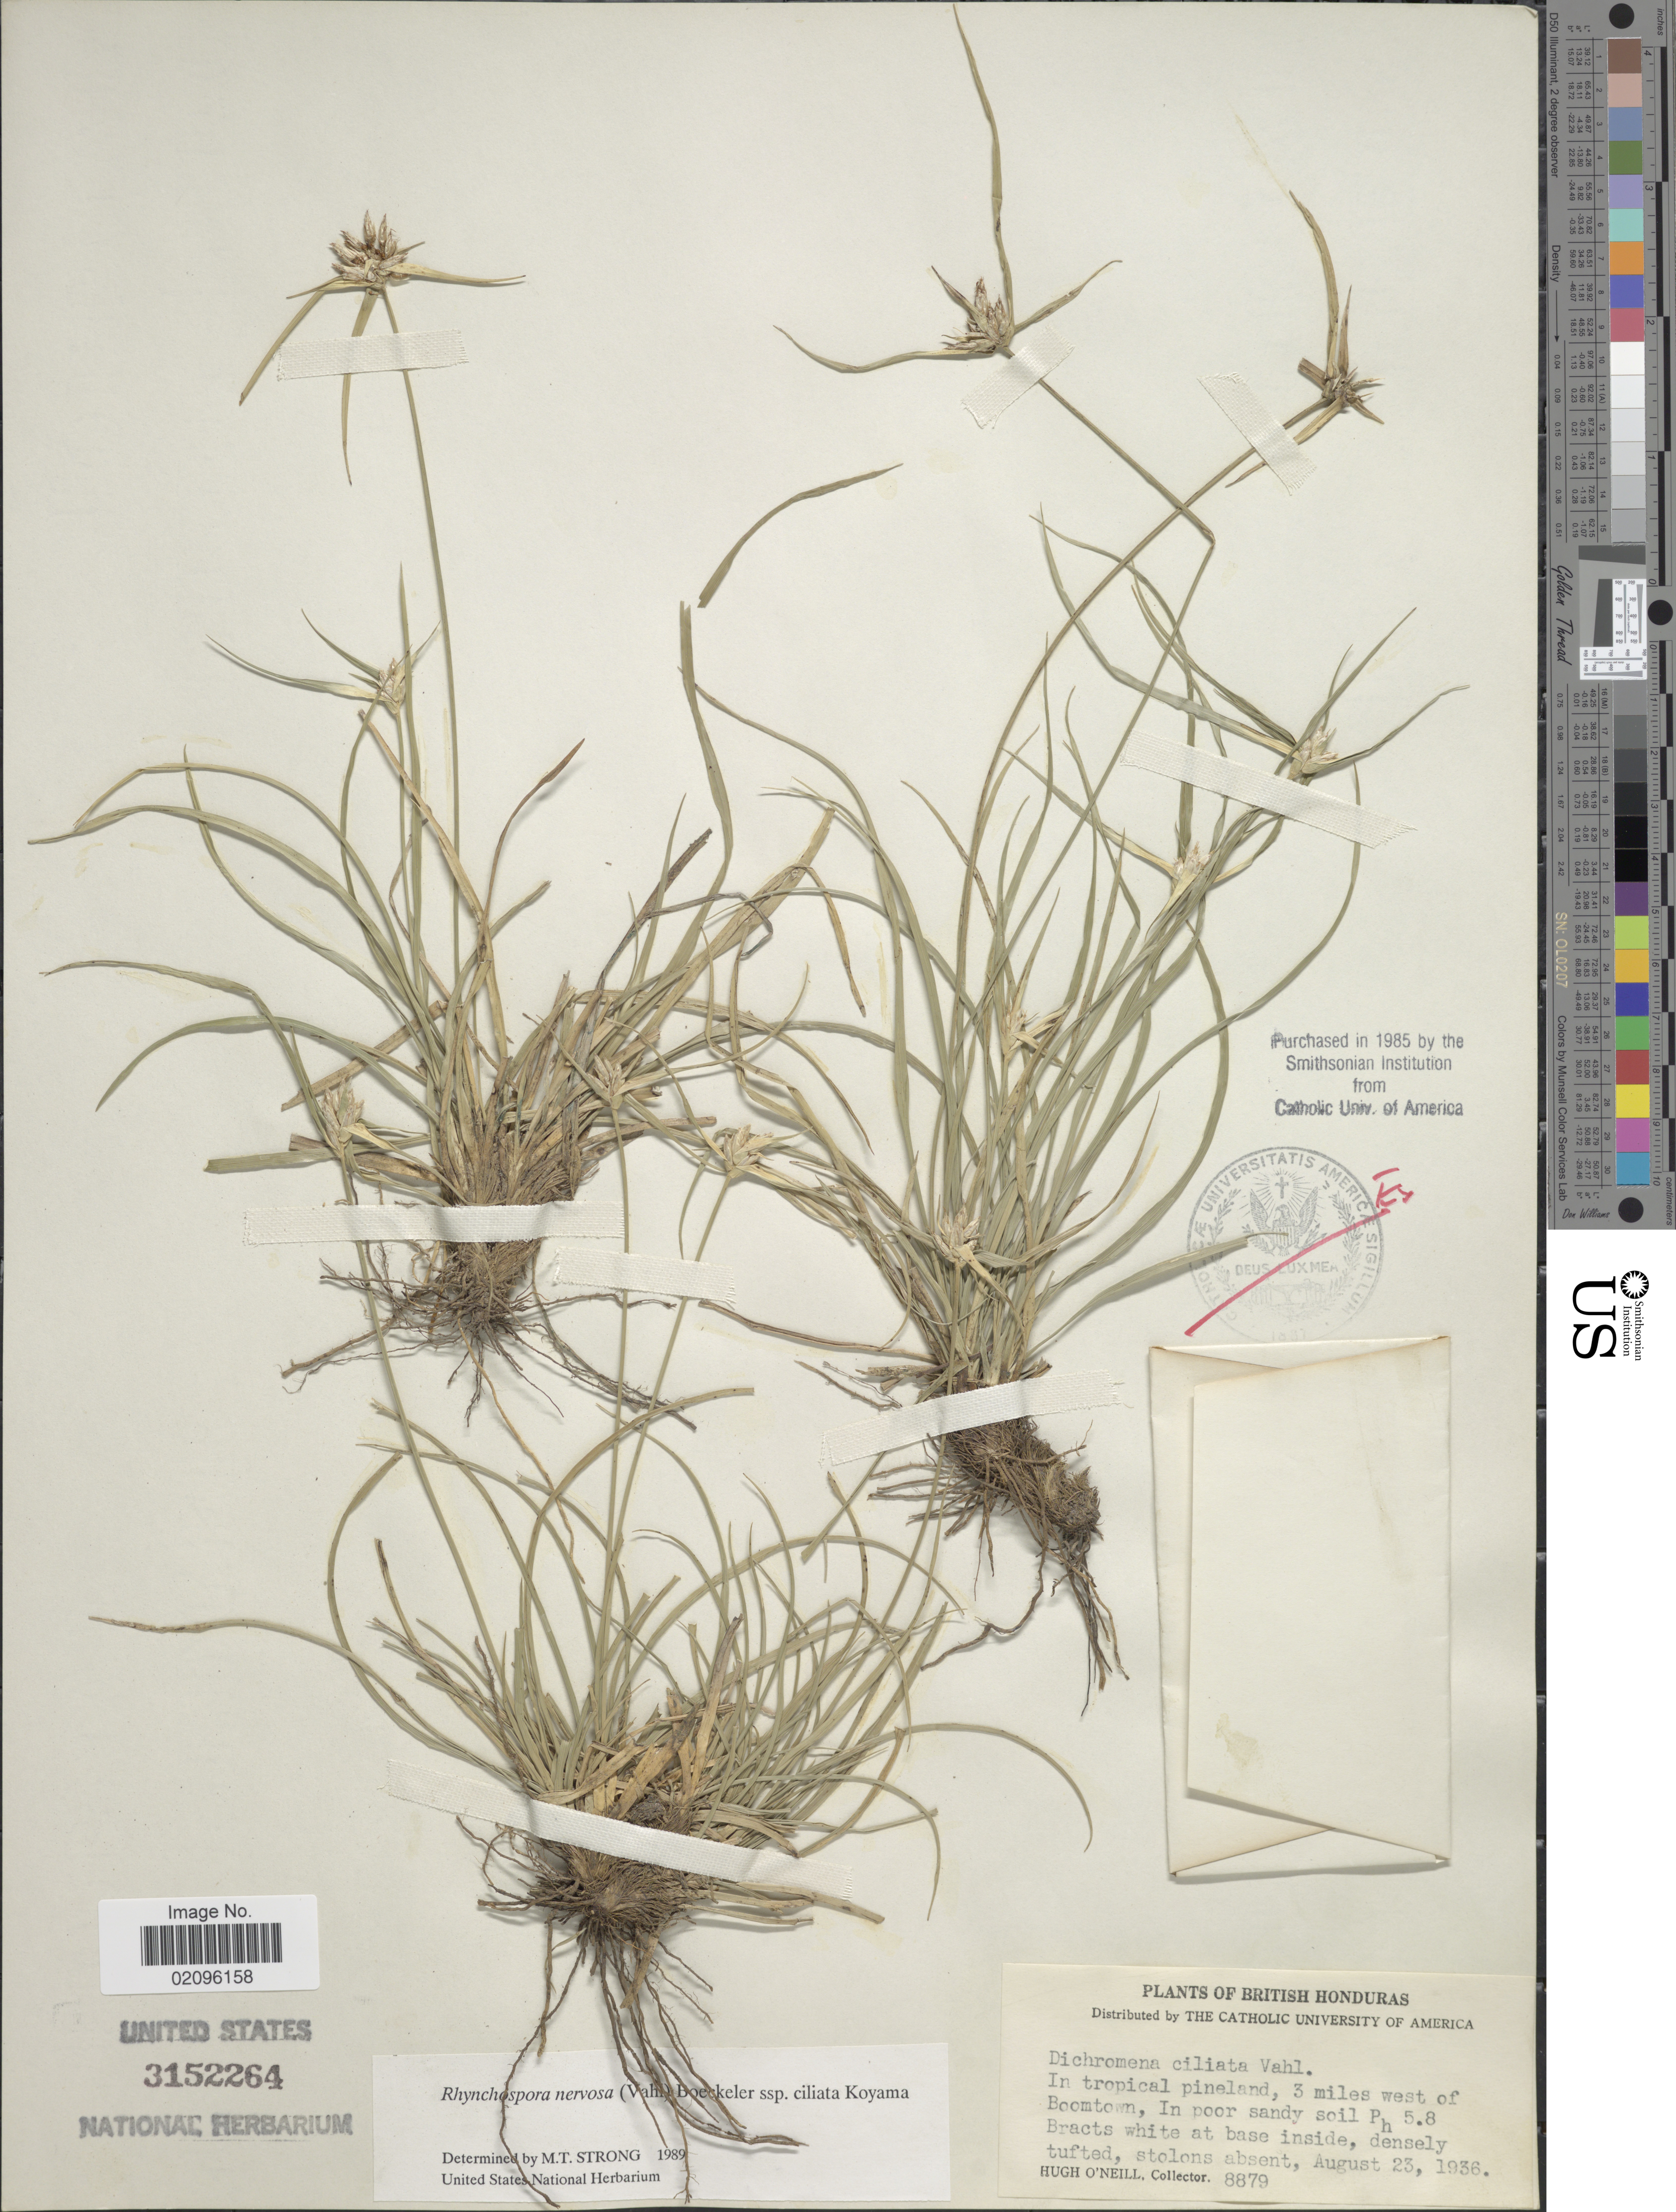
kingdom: Plantae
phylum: Tracheophyta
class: Liliopsida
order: Poales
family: Cyperaceae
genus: Rhynchospora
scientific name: Rhynchospora nervosa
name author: (Vahl) Boeckeler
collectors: H. O'Neill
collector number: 8879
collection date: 1936-08-23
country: Belize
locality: British Honduras, 3 miles west of Boomtown.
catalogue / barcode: US 3152264